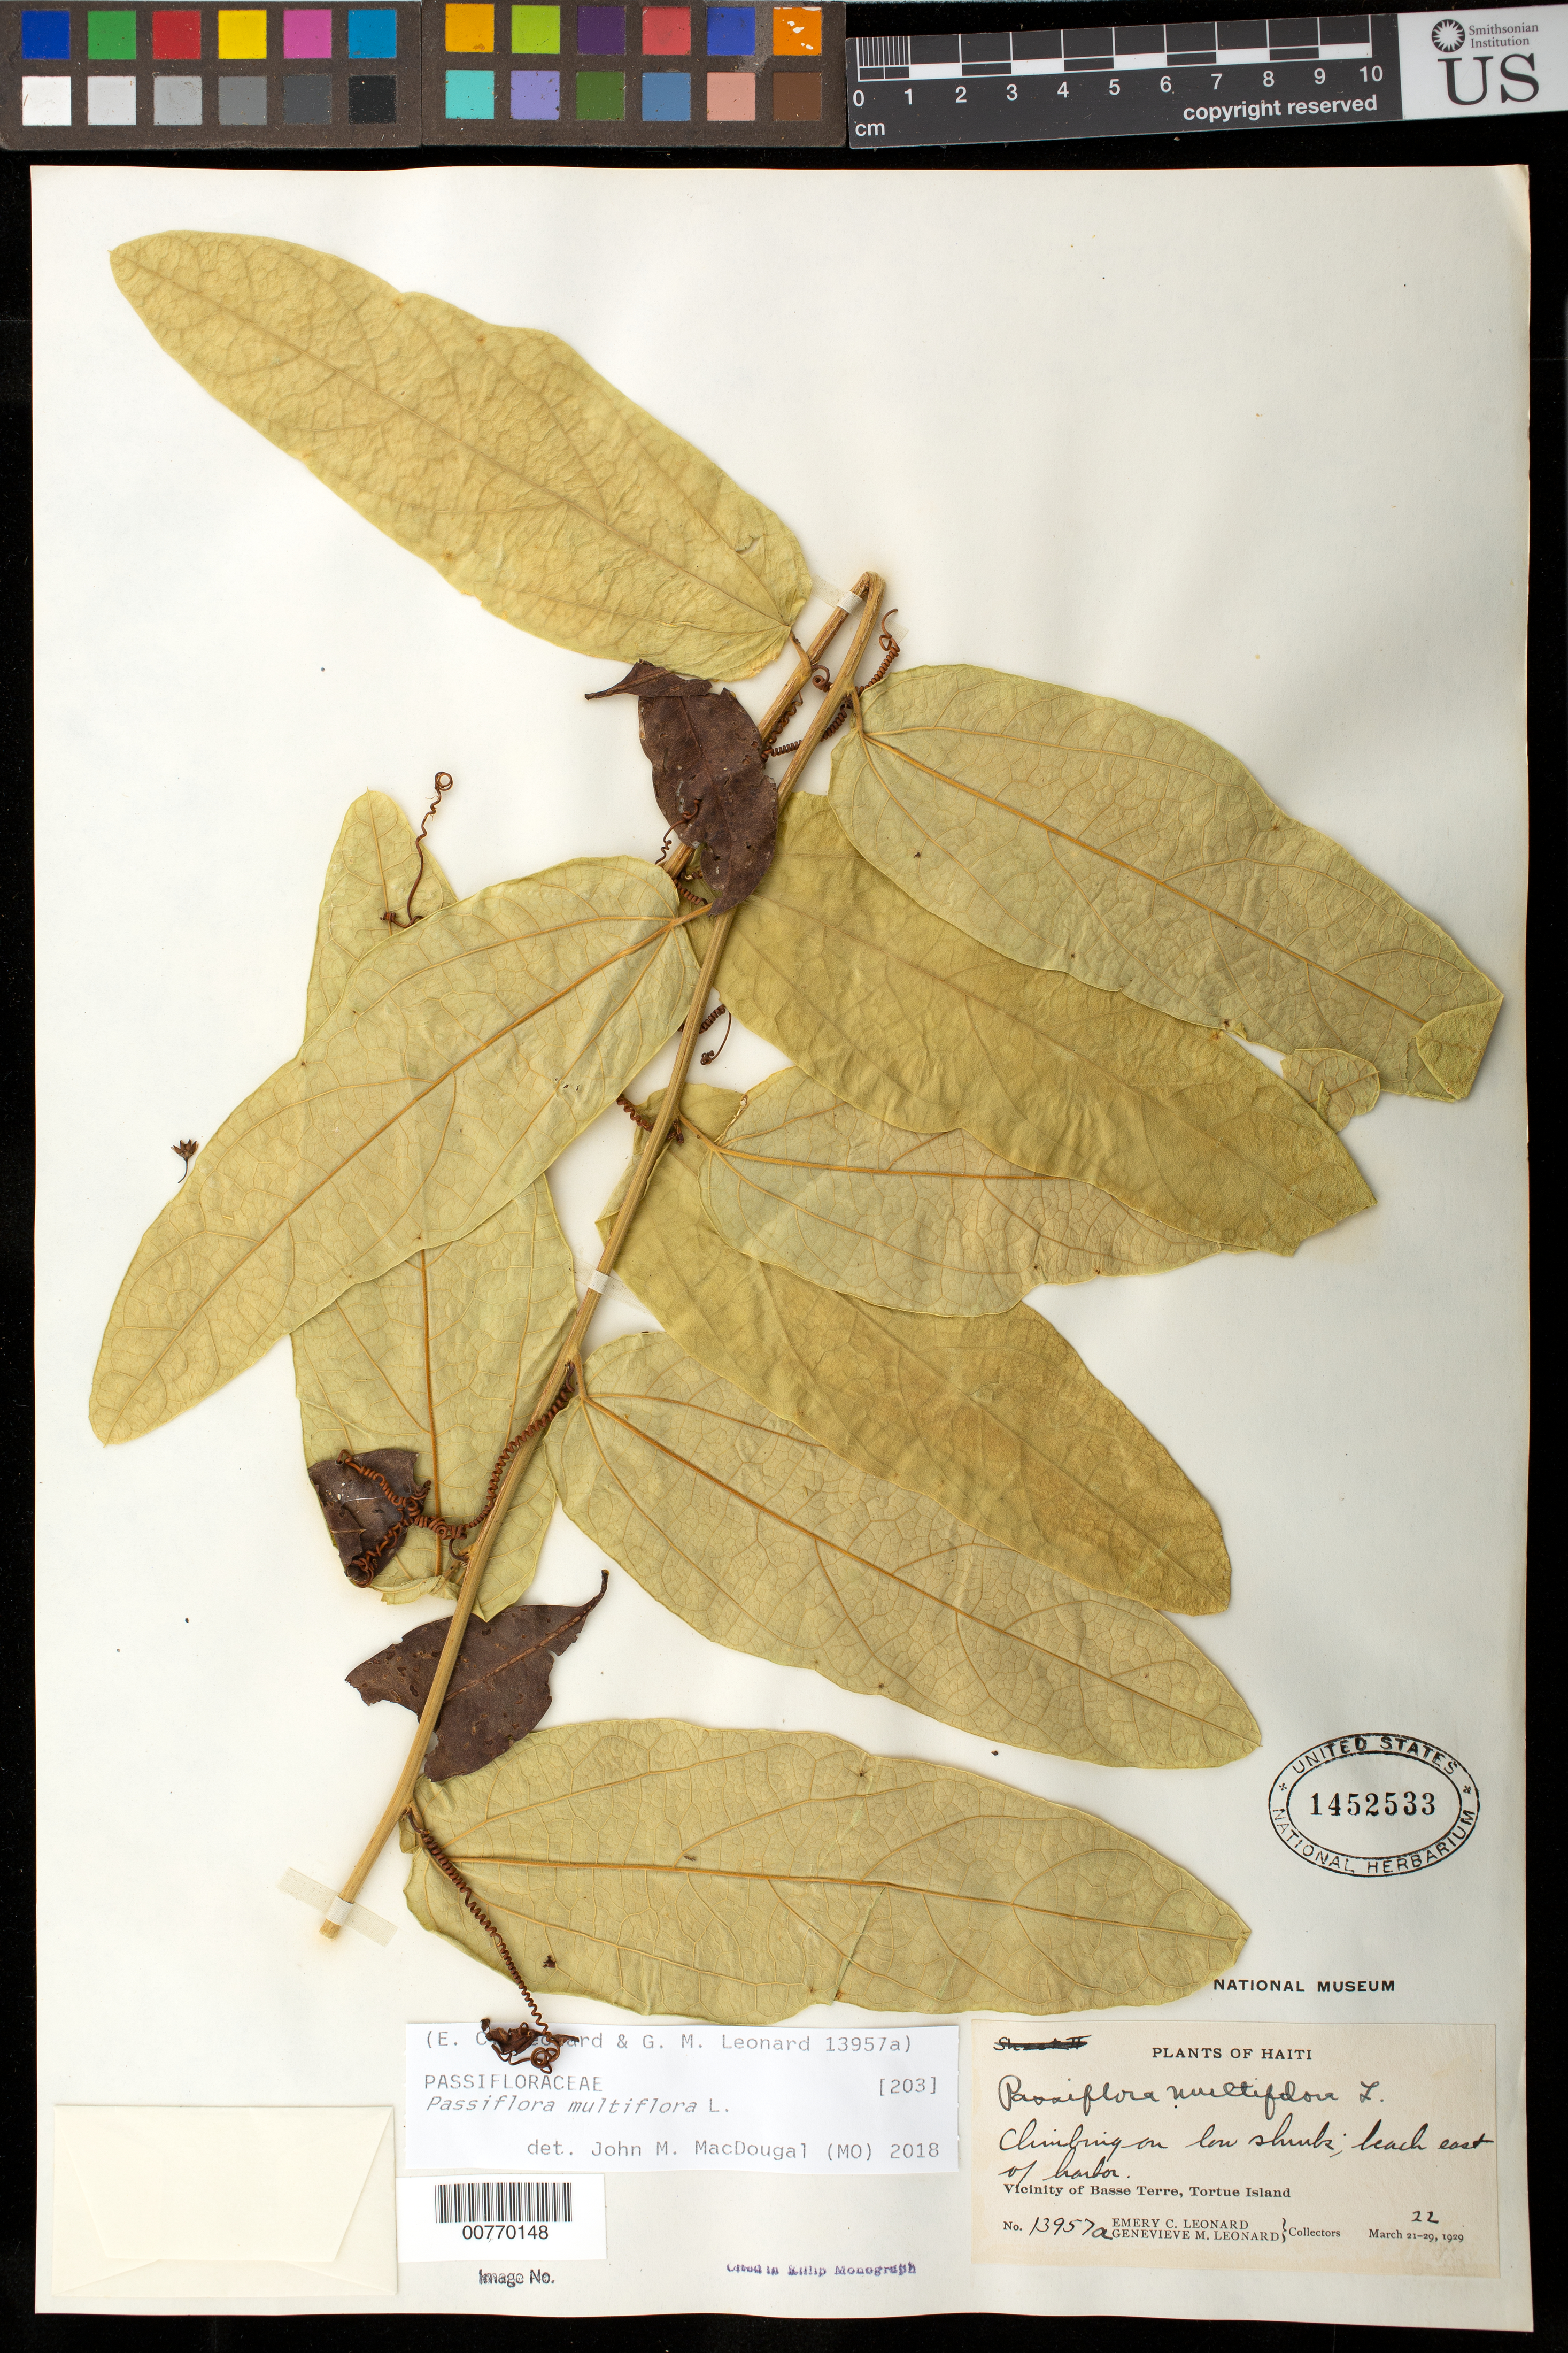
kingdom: Plantae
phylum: Tracheophyta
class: Magnoliopsida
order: Malpighiales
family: Passifloraceae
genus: Passiflora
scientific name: Passiflora multiflora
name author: L.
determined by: Killip, Ellsworth P.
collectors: E. C. Leonard & G. M. Leonard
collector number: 13957a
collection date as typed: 22 Mar 1929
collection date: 1929-03-22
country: Haiti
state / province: Nord-Óuest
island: Île de la Tortue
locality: Vicinity of Basse Terre, Tortue Island, east of harbor.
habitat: Beach.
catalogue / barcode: US 1452533